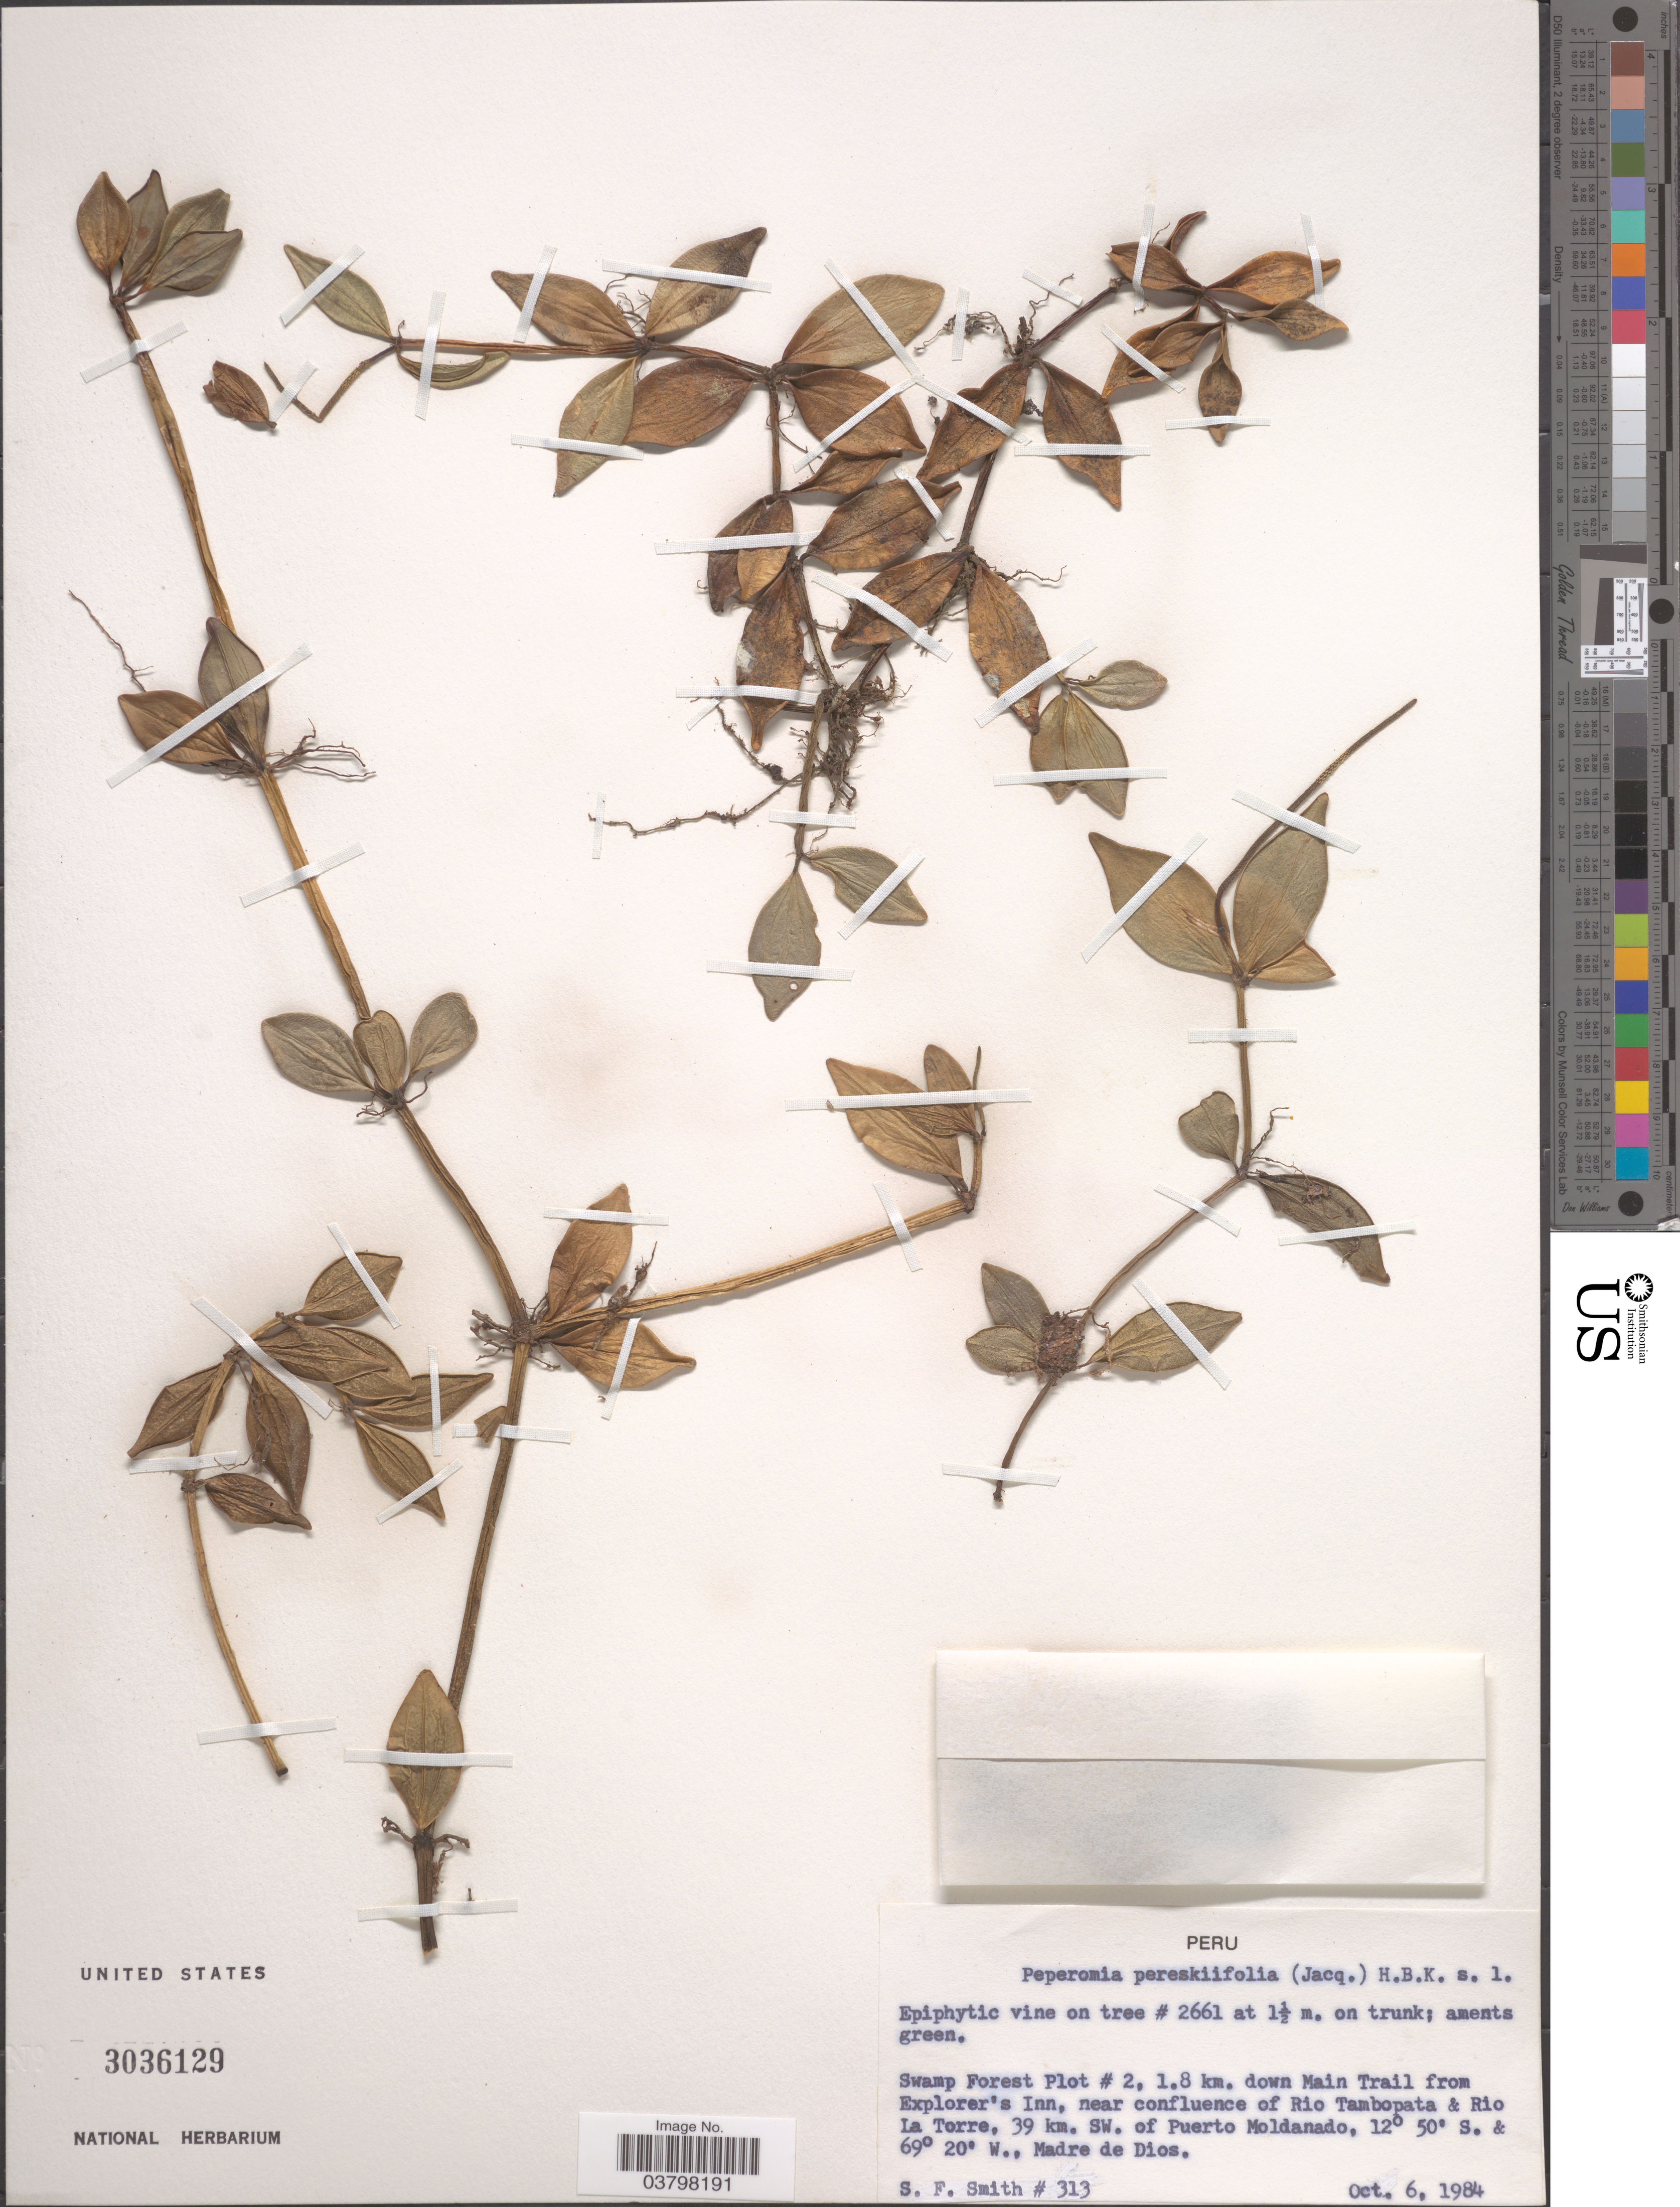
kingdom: Plantae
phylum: Tracheophyta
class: Magnoliopsida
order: Piperales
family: Piperaceae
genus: Peperomia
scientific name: Peperomia pereskiifolia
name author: (Jacq.) Kunth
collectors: S.F. Smith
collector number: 313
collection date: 1984-10-06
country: Peru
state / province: Madre de Dios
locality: Swamp Forest Plot #2, 1.8 km. down Main Trail from Explorer's Inn, near confluence of Rio Tambopata & Rio La Torre, 39 km. SW. of Puerto Moldanado.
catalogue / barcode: US 3036129